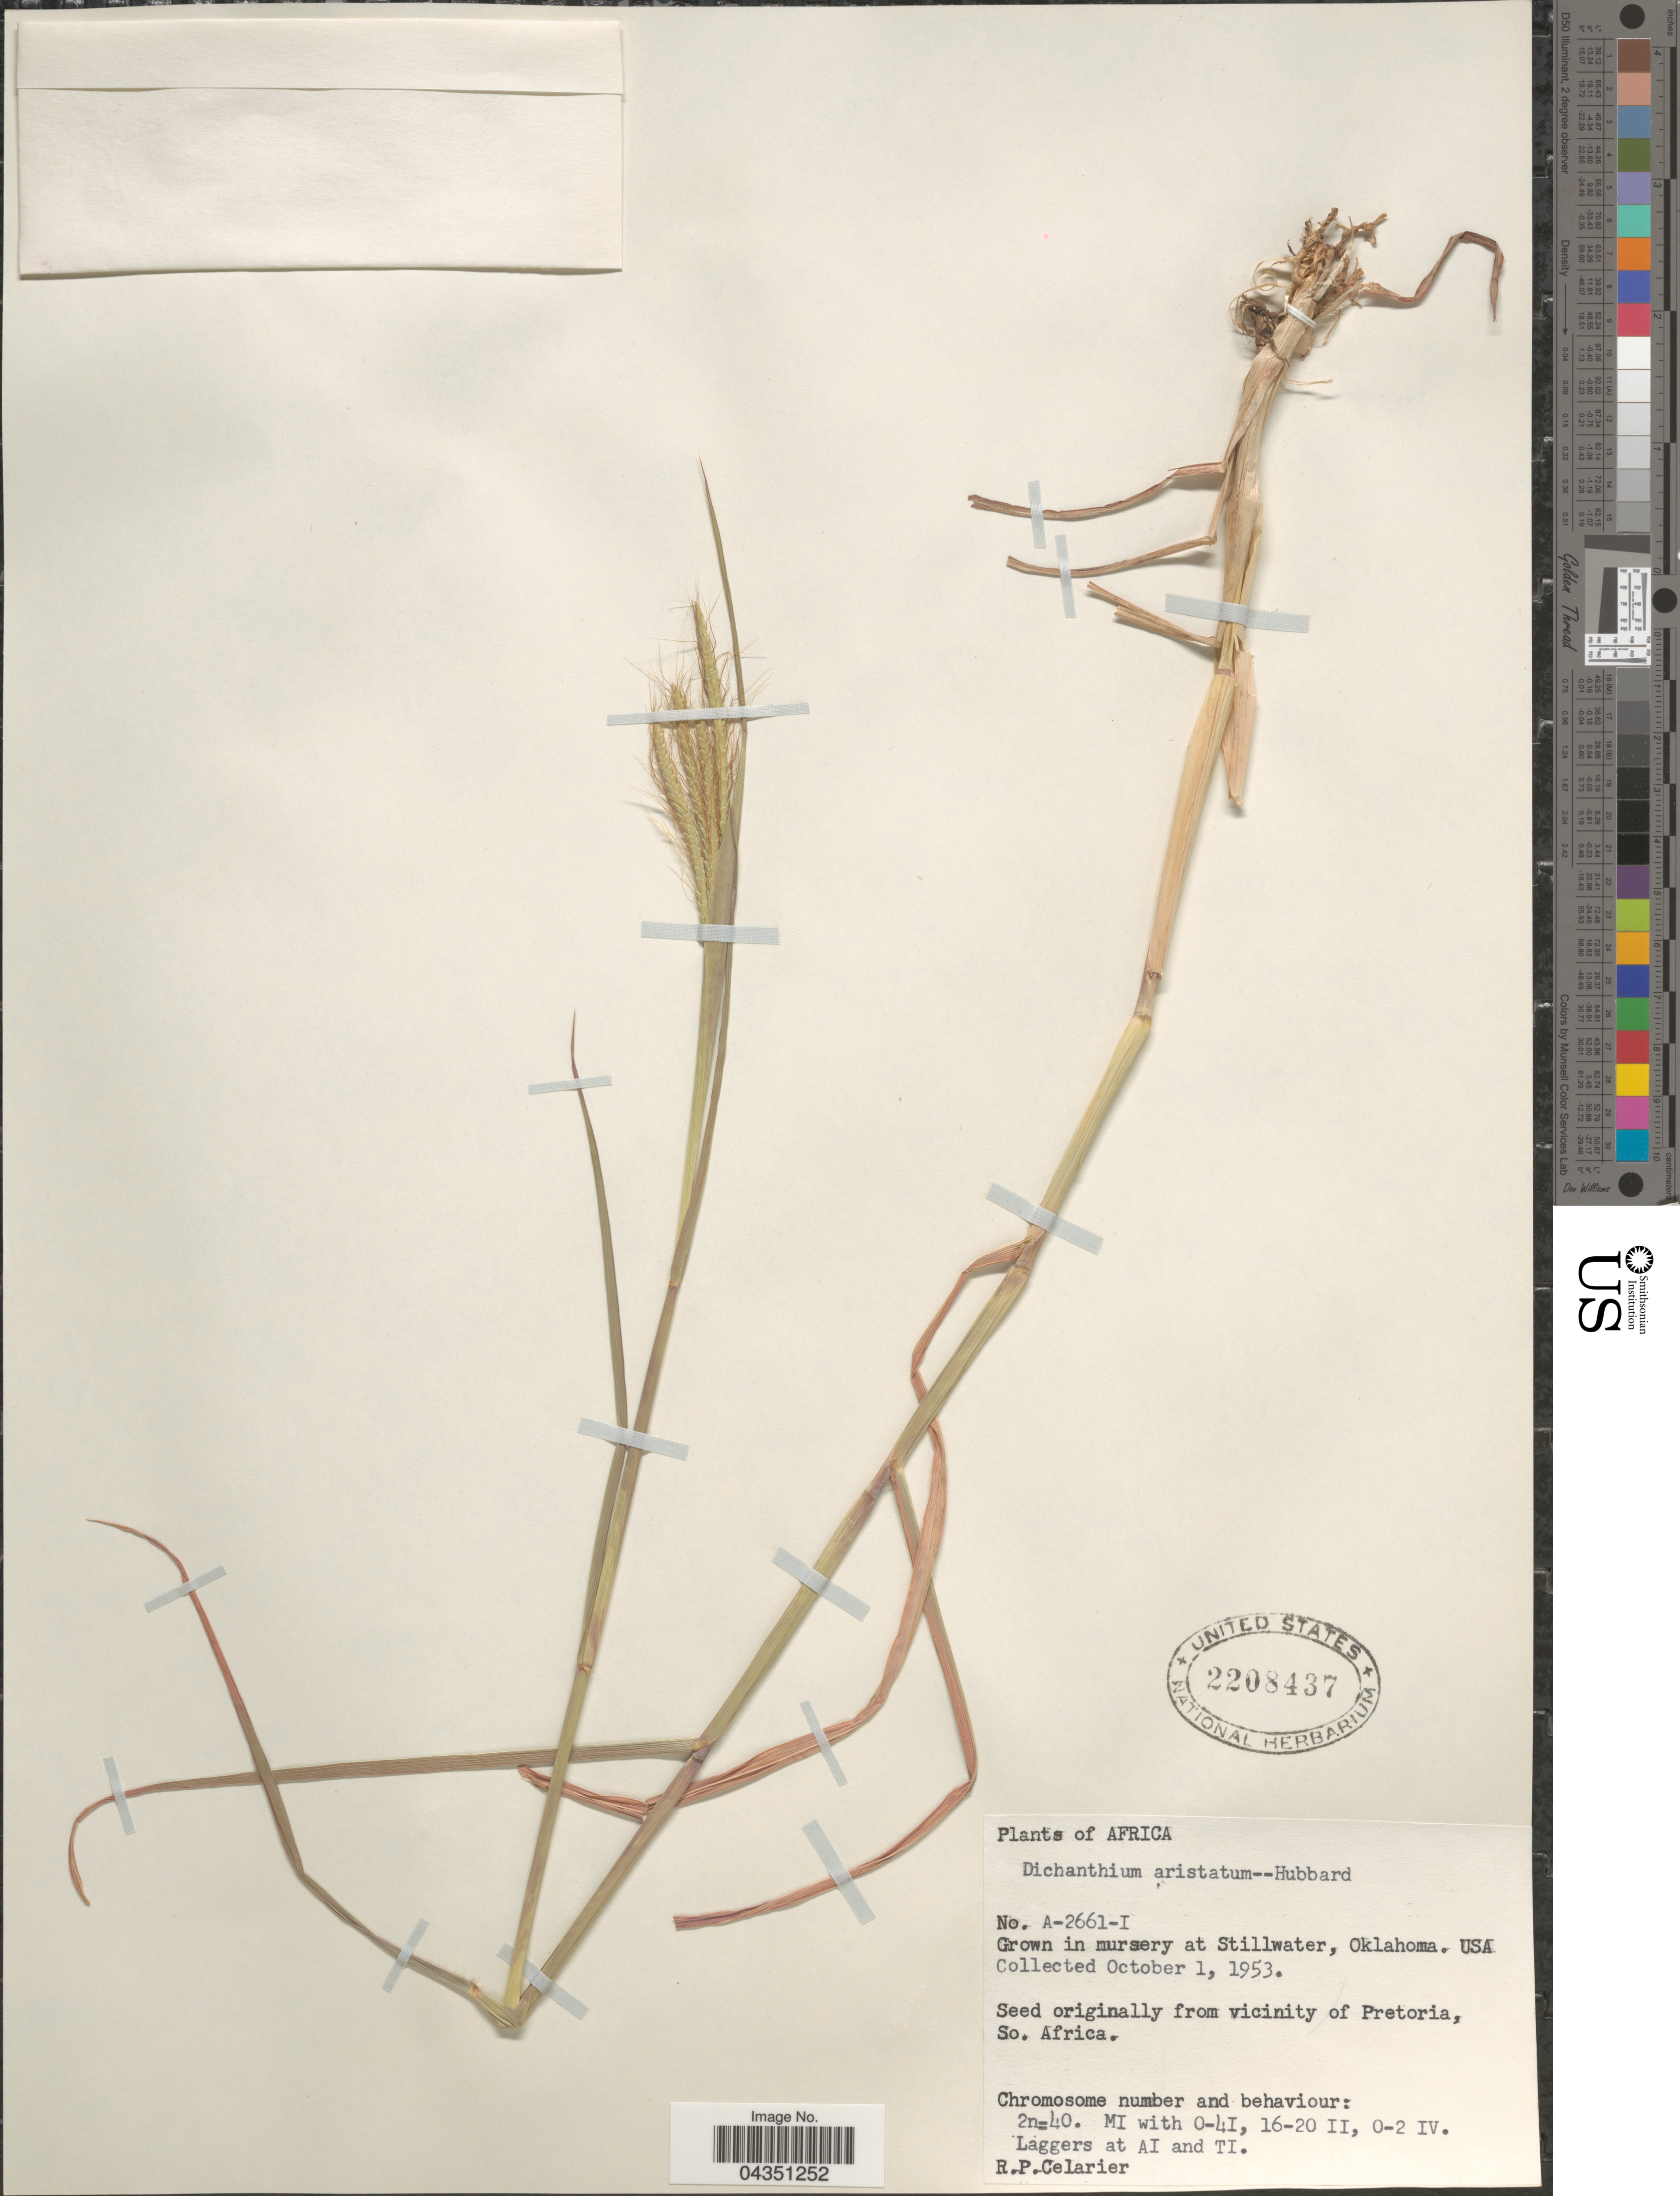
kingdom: Plantae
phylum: Tracheophyta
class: Liliopsida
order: Poales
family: Poaceae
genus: Dichanthium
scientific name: Dichanthium aristatum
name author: (Poir.) C.E. Hubb.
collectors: R. Celarier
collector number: A-2661-I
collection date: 1953-10-01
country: United States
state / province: Oklahoma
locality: In nursery at Stillwater.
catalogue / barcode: US 2208437